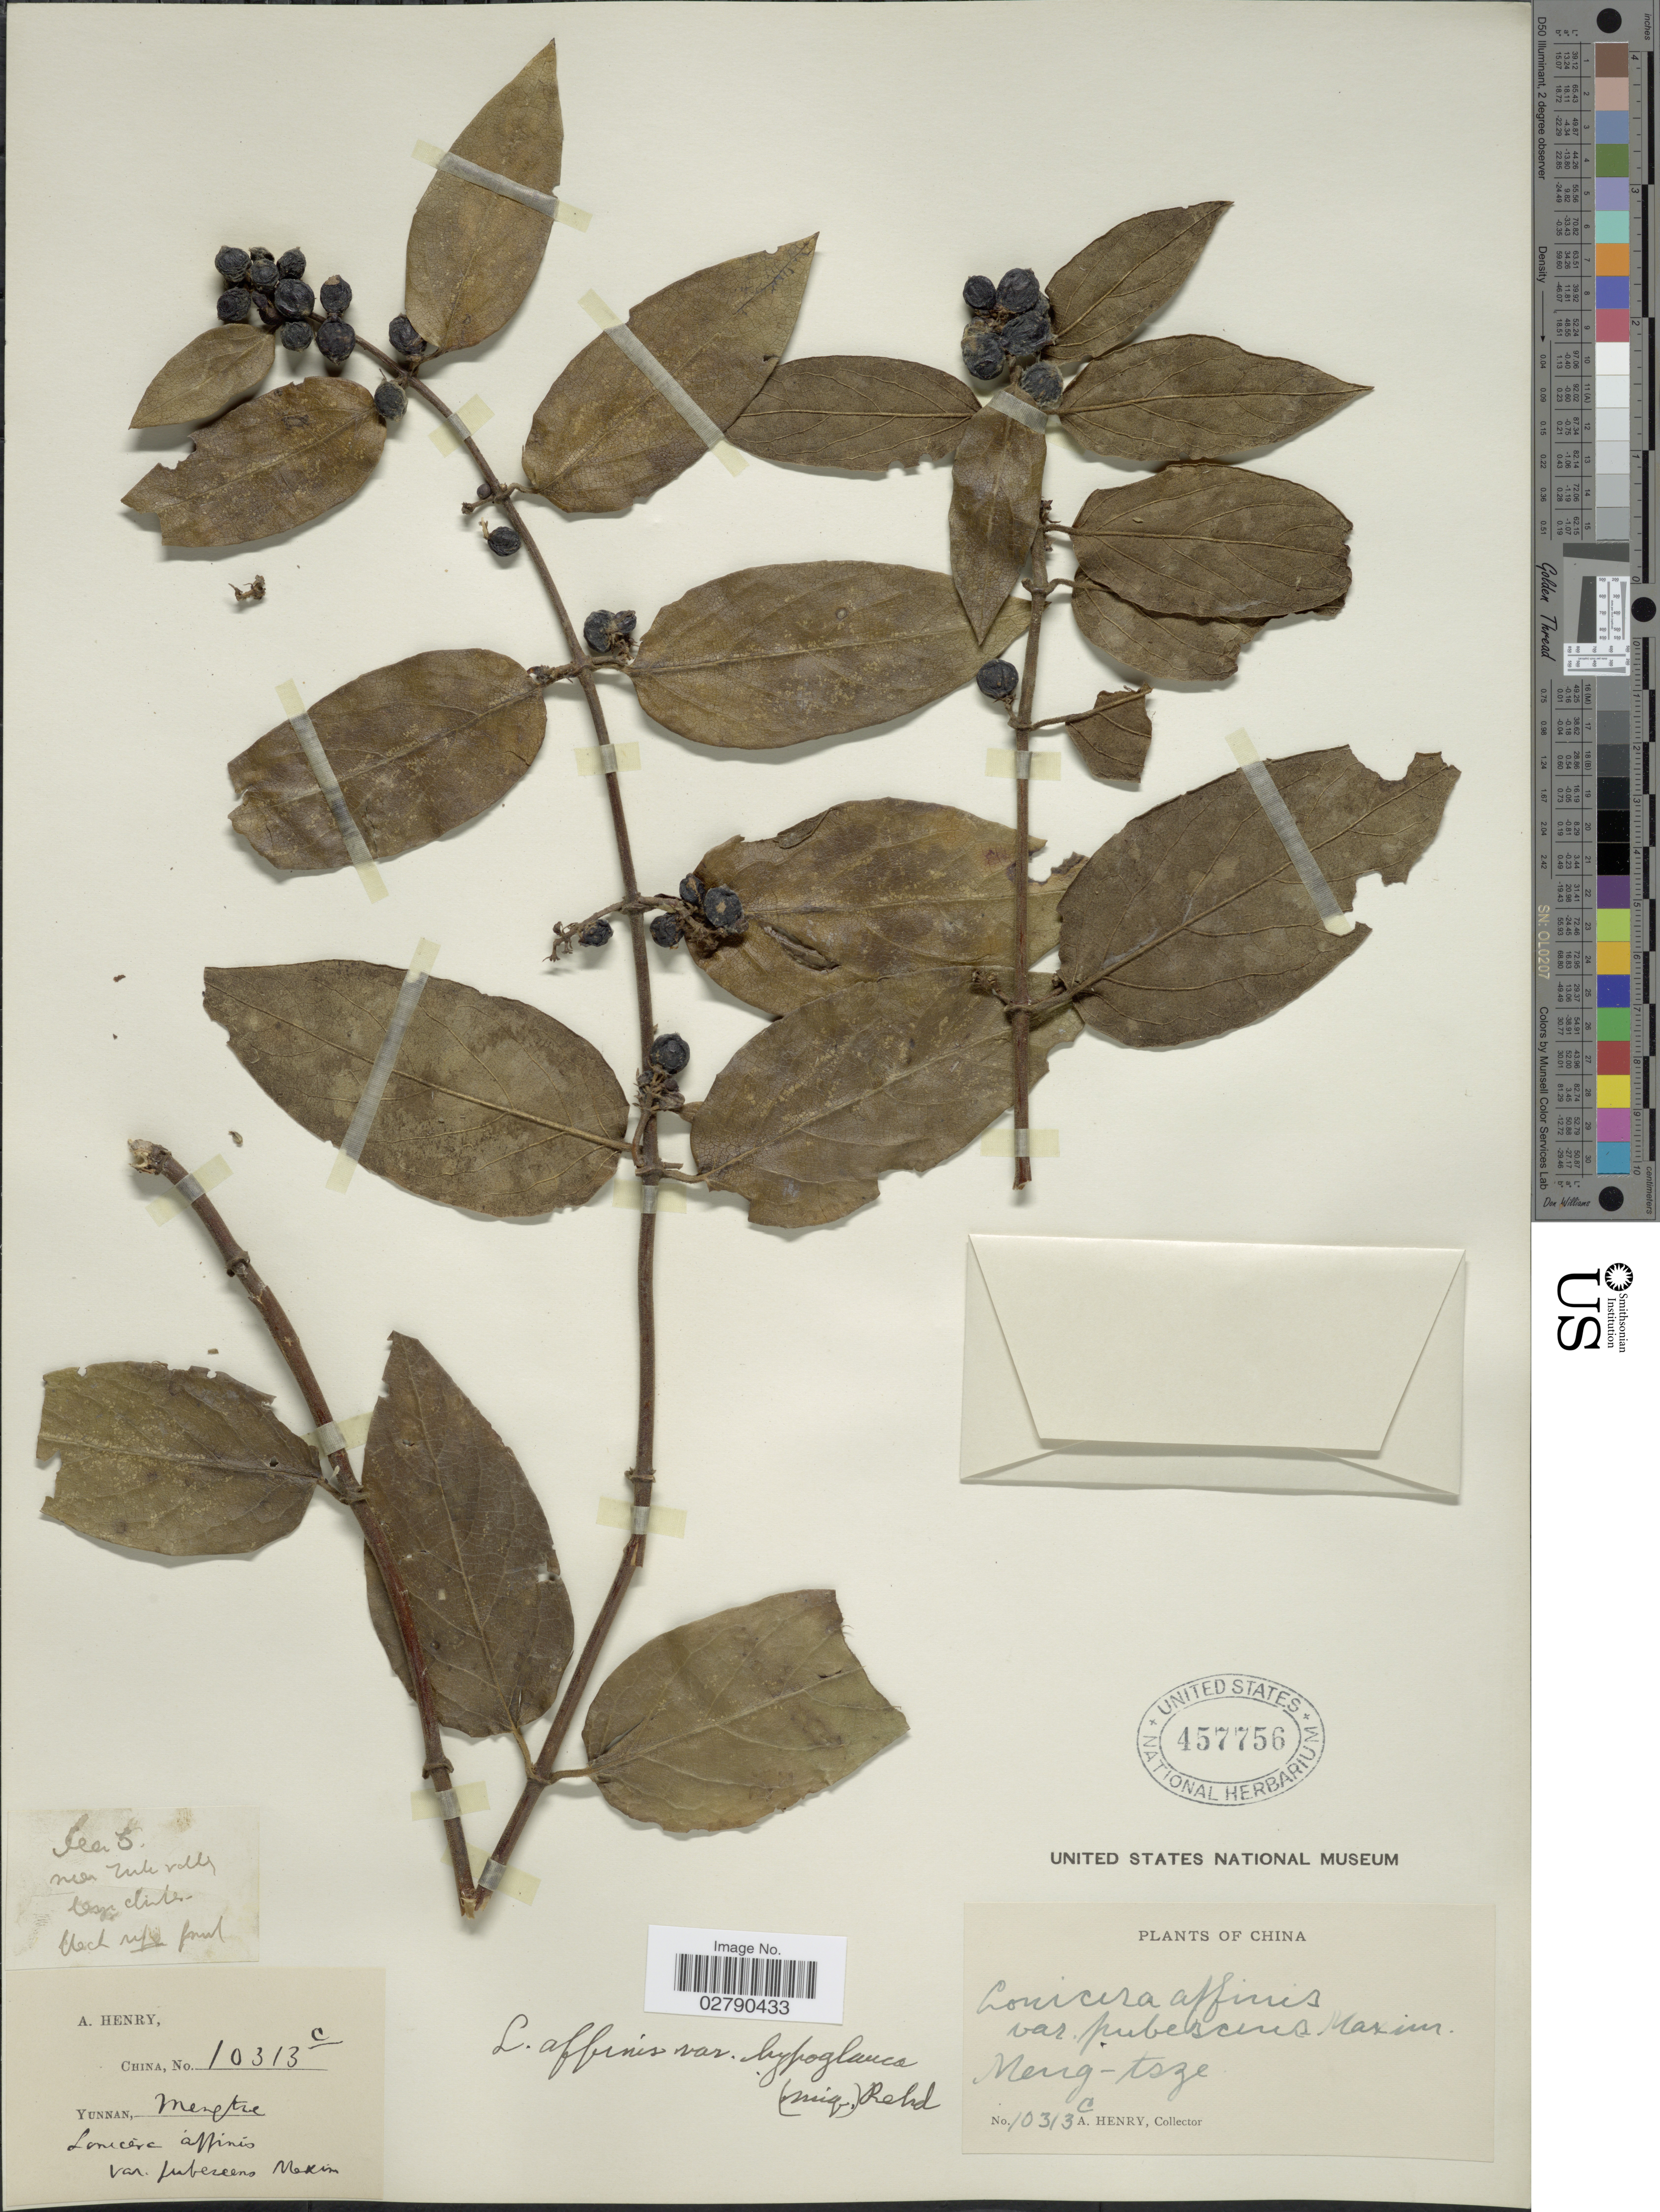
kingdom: Plantae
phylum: Tracheophyta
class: Magnoliopsida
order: Dipsacales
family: Caprifoliaceae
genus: Lonicera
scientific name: Lonicera affinis var. hypoglauca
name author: (Miq.) Rehder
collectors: A. Henry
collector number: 10313 C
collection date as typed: Transcribed d/m/y: /12/3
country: China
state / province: Yunnan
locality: Meng-tsze.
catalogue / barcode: US 457756